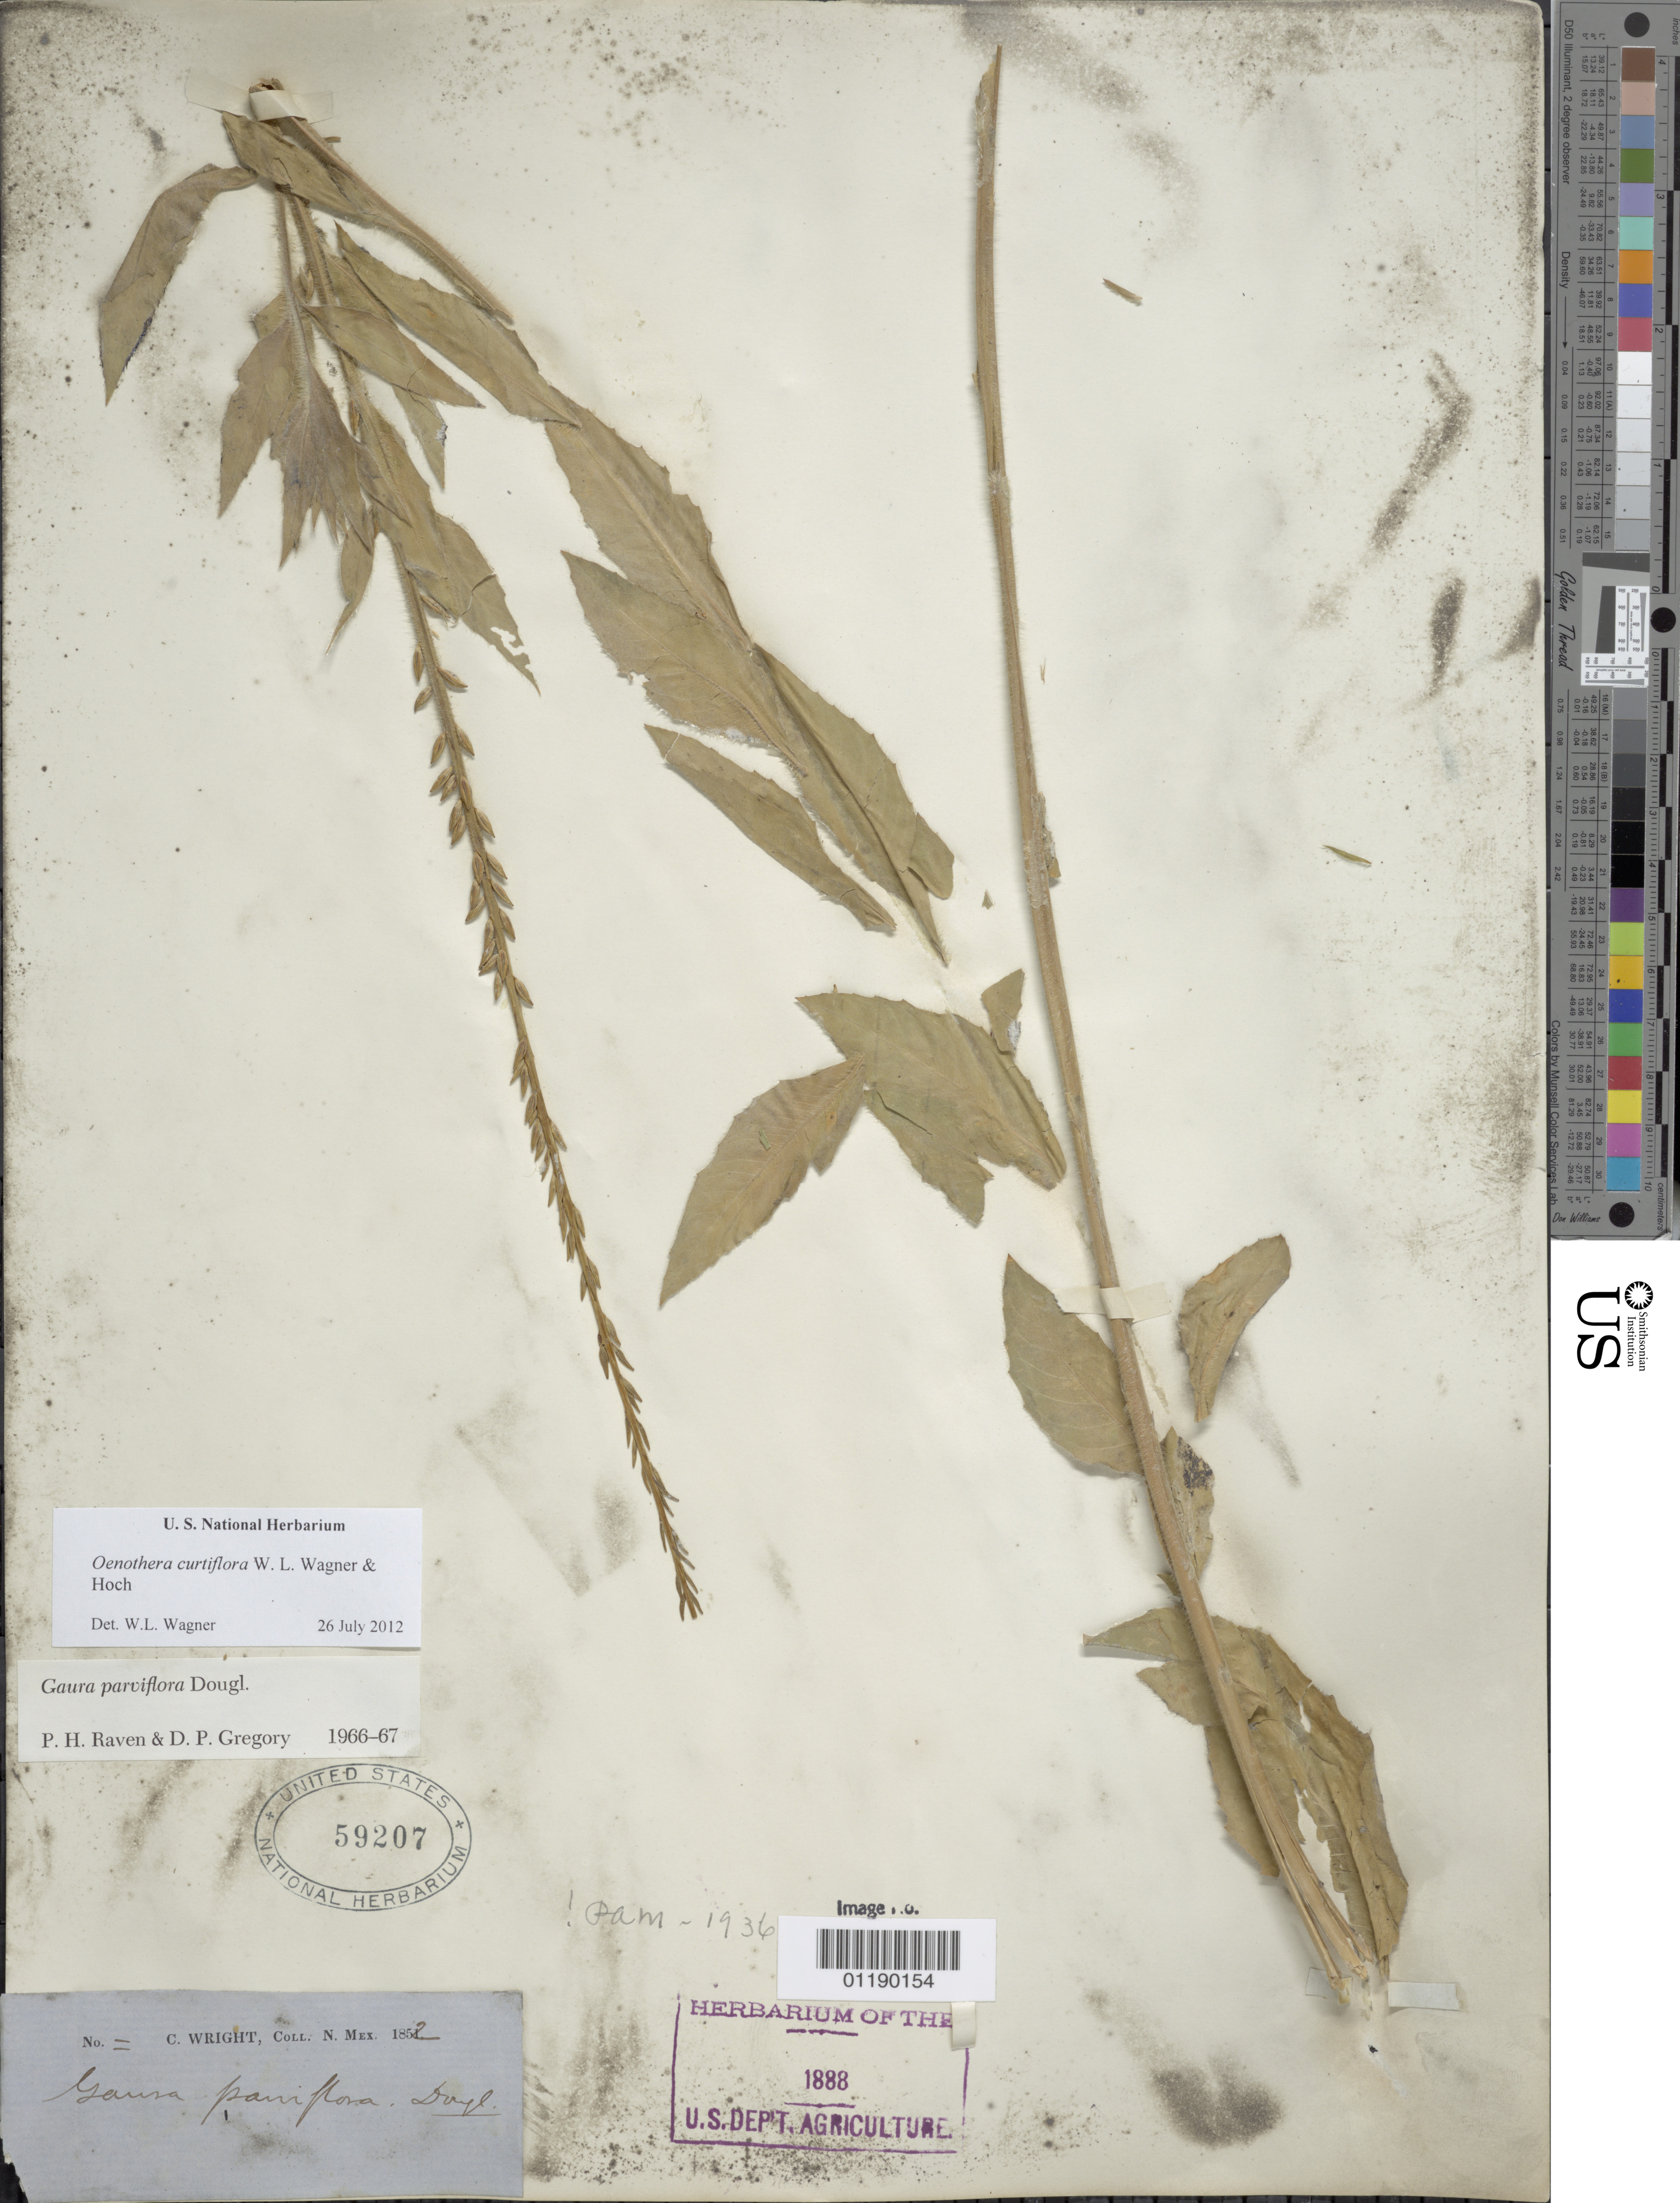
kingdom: Plantae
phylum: Tracheophyta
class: Magnoliopsida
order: Myrtales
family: Onagraceae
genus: Oenothera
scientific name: Oenothera curtiflora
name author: W.L. Wagner & Hoch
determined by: Wagner, W. L., (BOT), Smithsonian Institution - National Museum of Natural History (UNITED STATES)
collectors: C. Wright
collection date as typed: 1852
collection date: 1852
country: United States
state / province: New Mexico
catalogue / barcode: US 59207